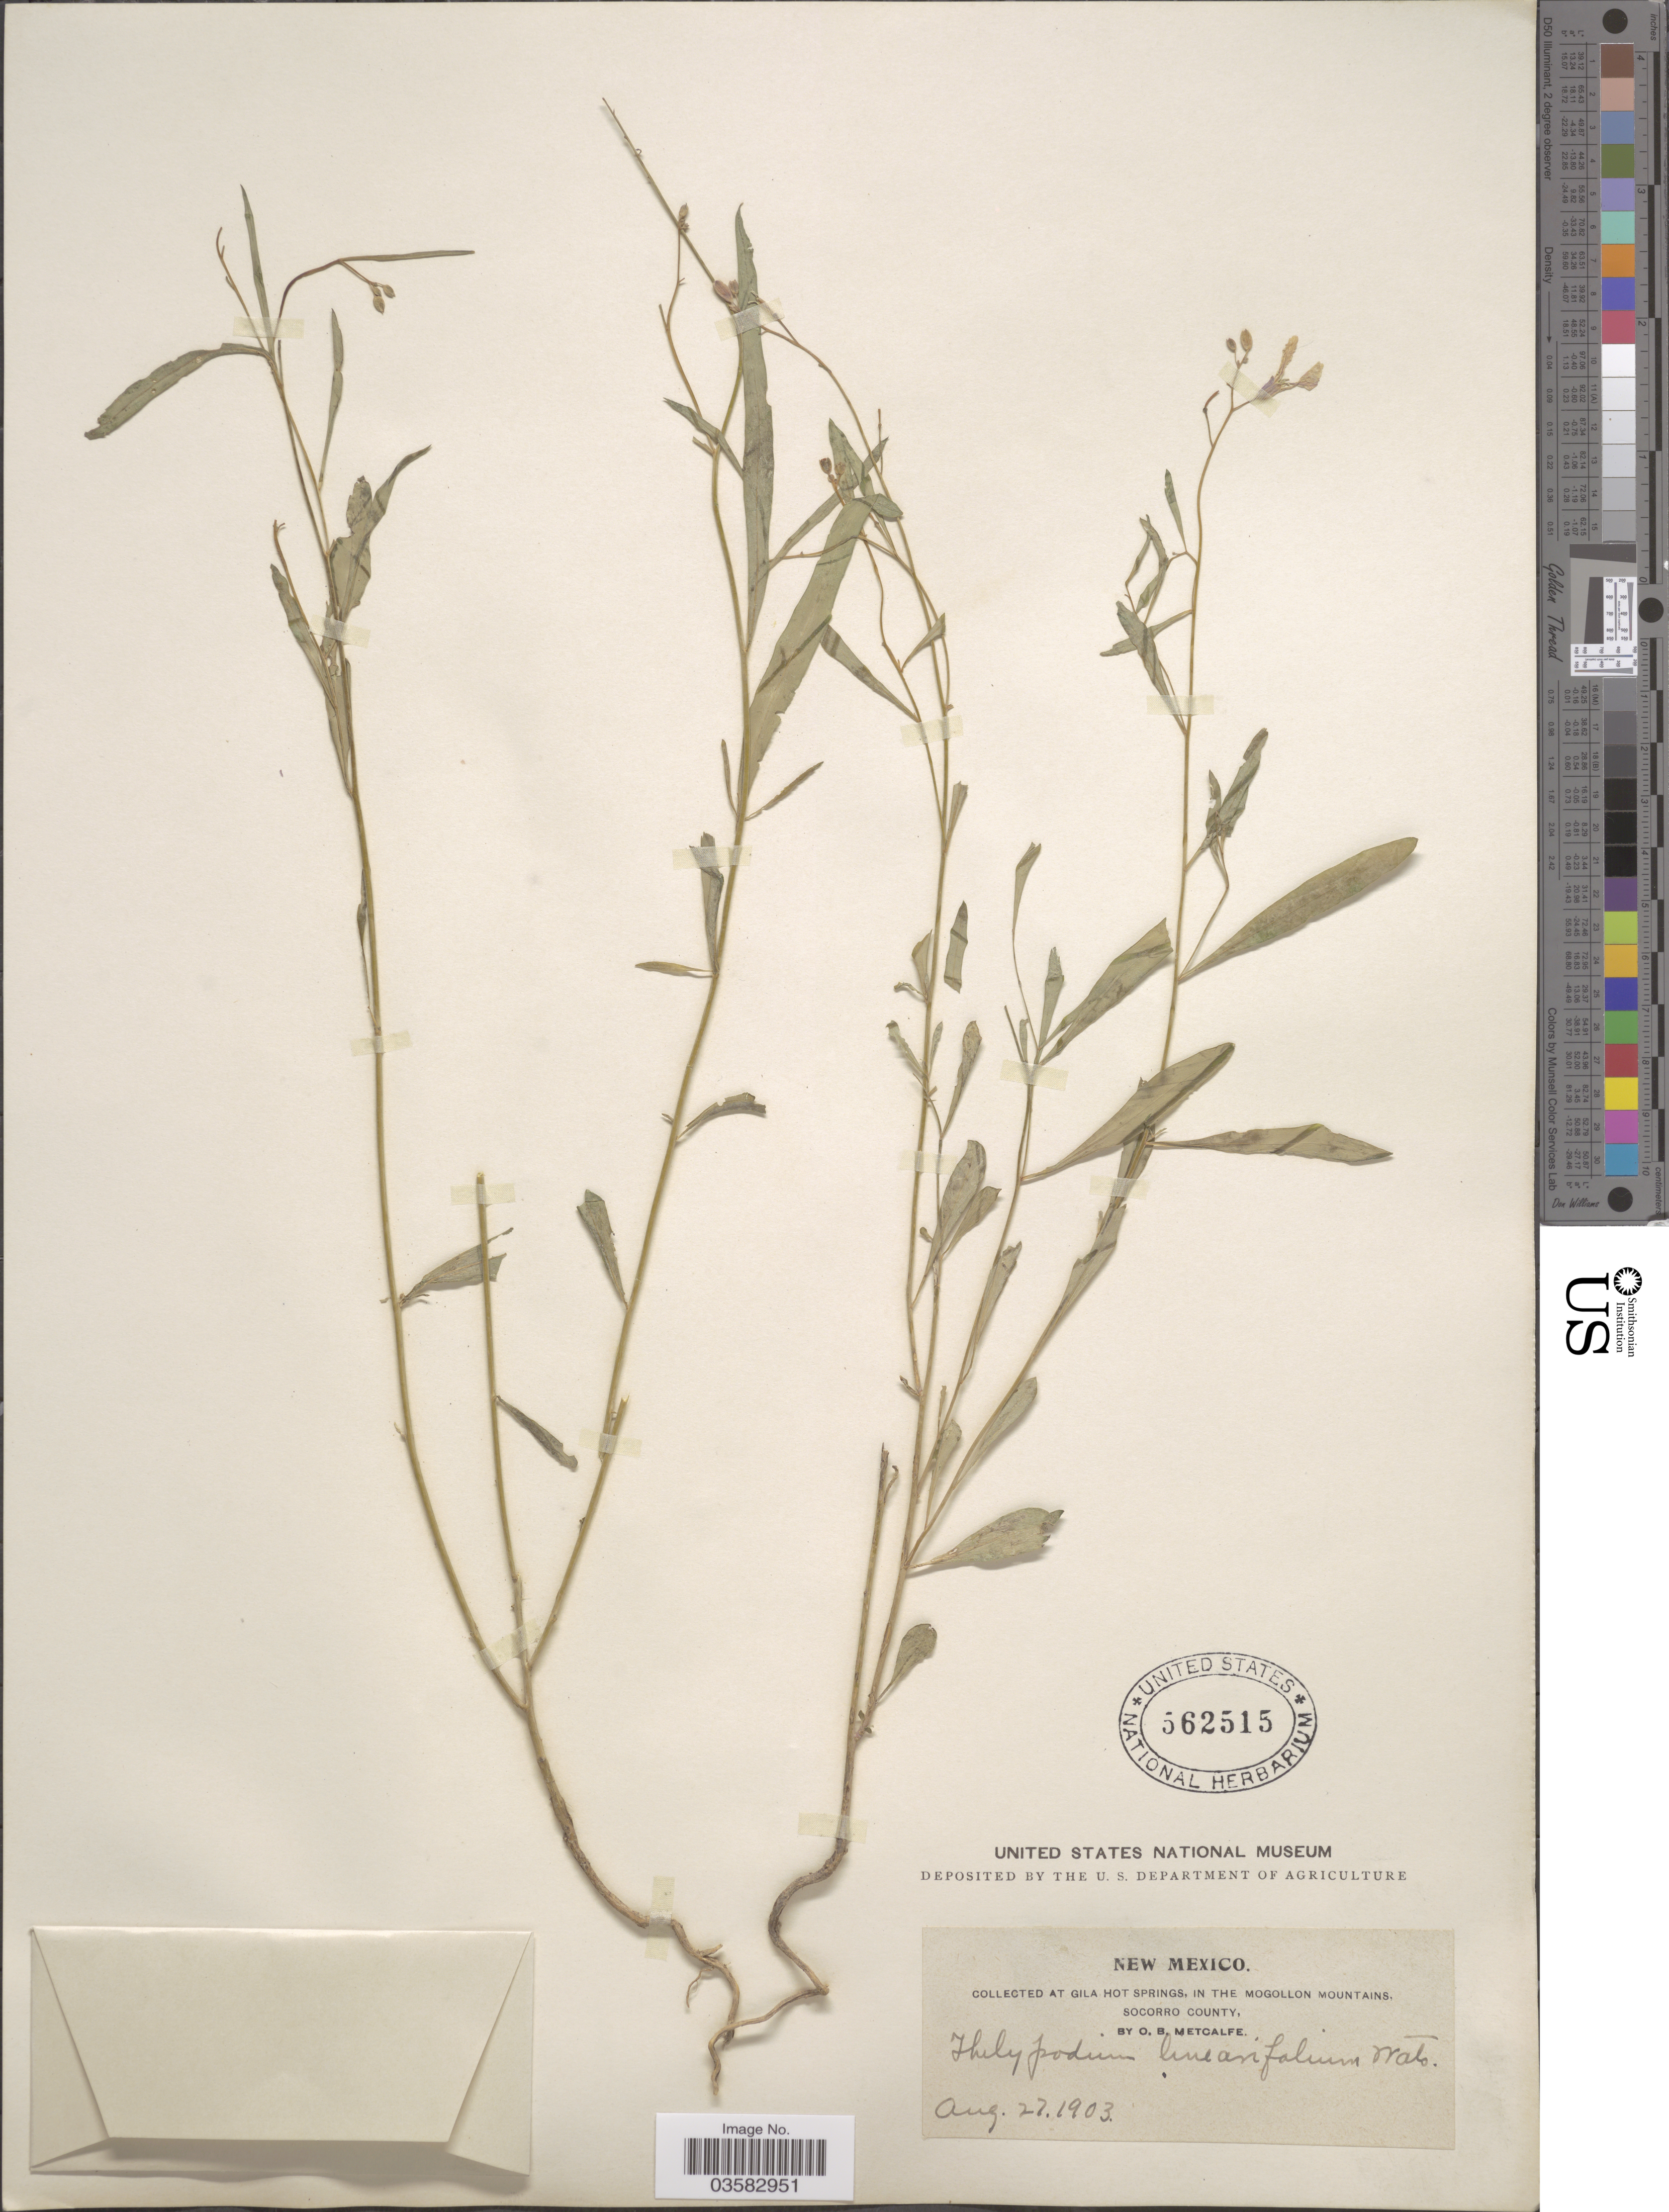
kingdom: Plantae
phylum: Tracheophyta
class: Magnoliopsida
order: Brassicales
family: Brassicaceae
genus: Sisymbrium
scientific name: Sisymbrium linearifolium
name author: (A. Gray) Payson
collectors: O. B. Metcalfe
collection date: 1903-08-27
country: United States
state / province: New Mexico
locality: At Gila Hot Springs, in the Mogollon Mountains, Socorro County.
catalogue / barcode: US 562515